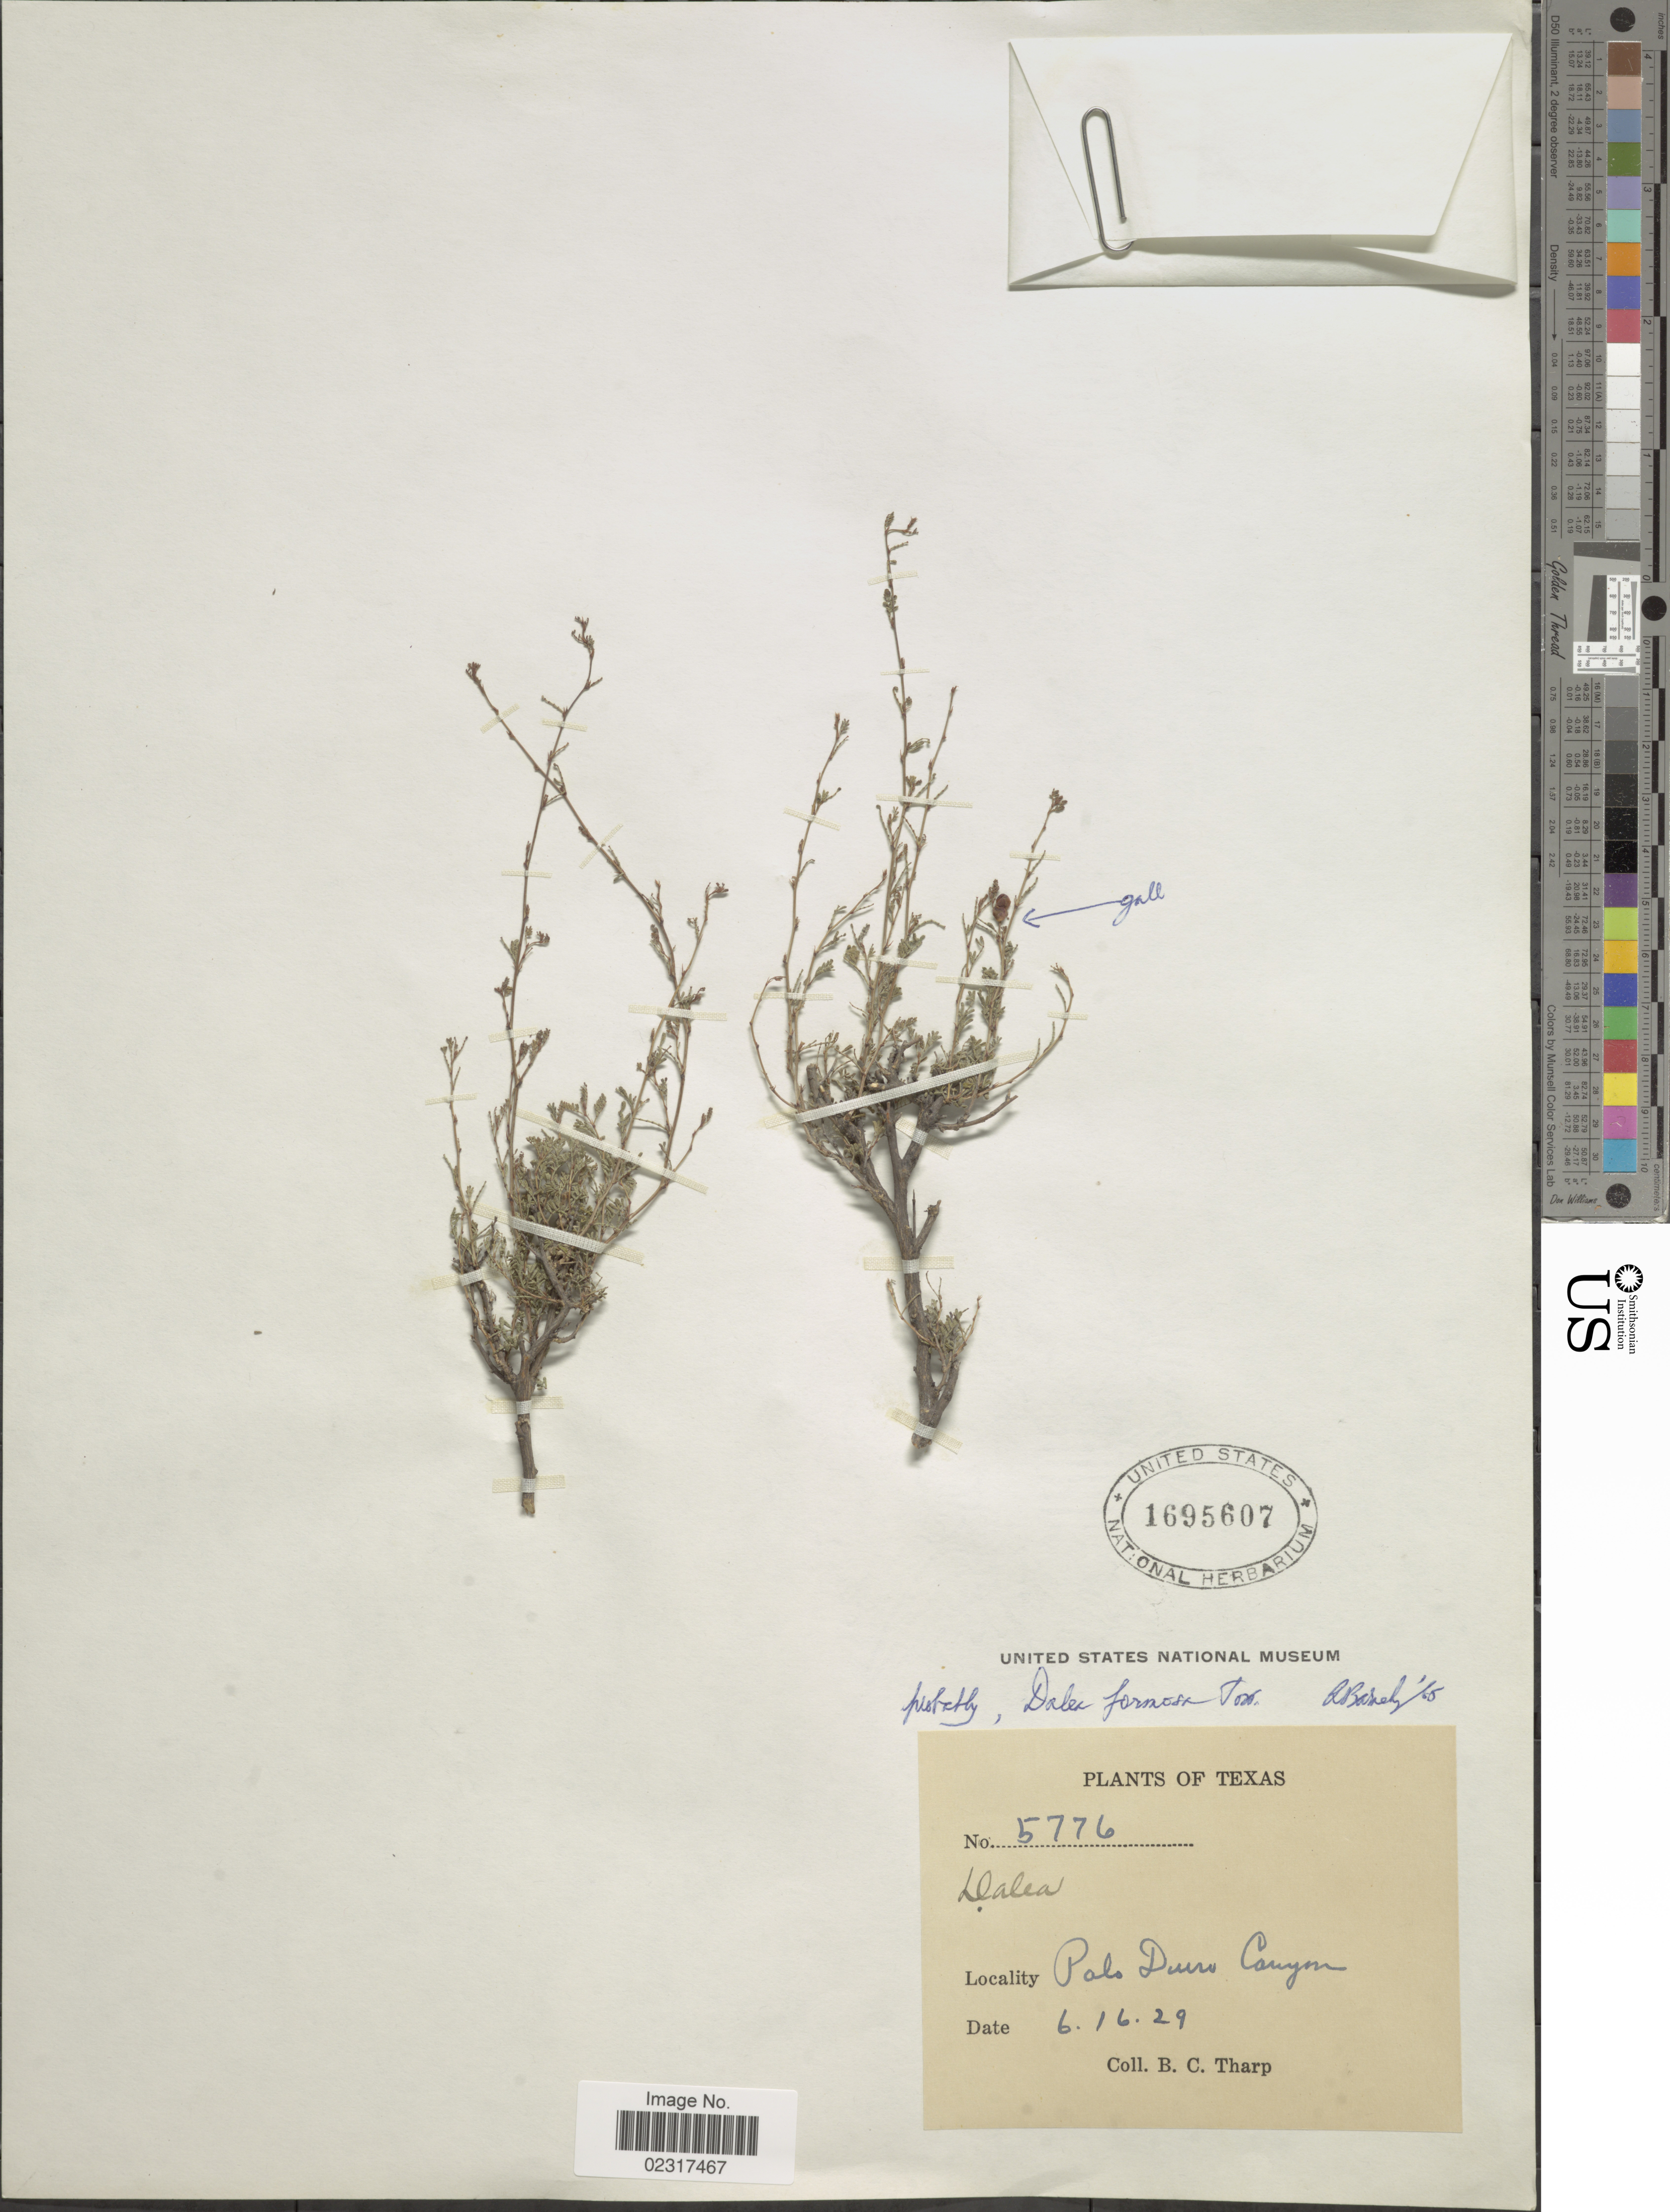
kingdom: Plantae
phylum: Tracheophyta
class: Magnoliopsida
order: Fabales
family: Fabaceae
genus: Dalea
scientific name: Dalea formosa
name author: Torr.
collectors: B. C. Tharp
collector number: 5776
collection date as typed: Transcribed d/m/y: 16/6/29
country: United States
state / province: Texas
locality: Palo Duro Canyon.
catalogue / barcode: US 1695607